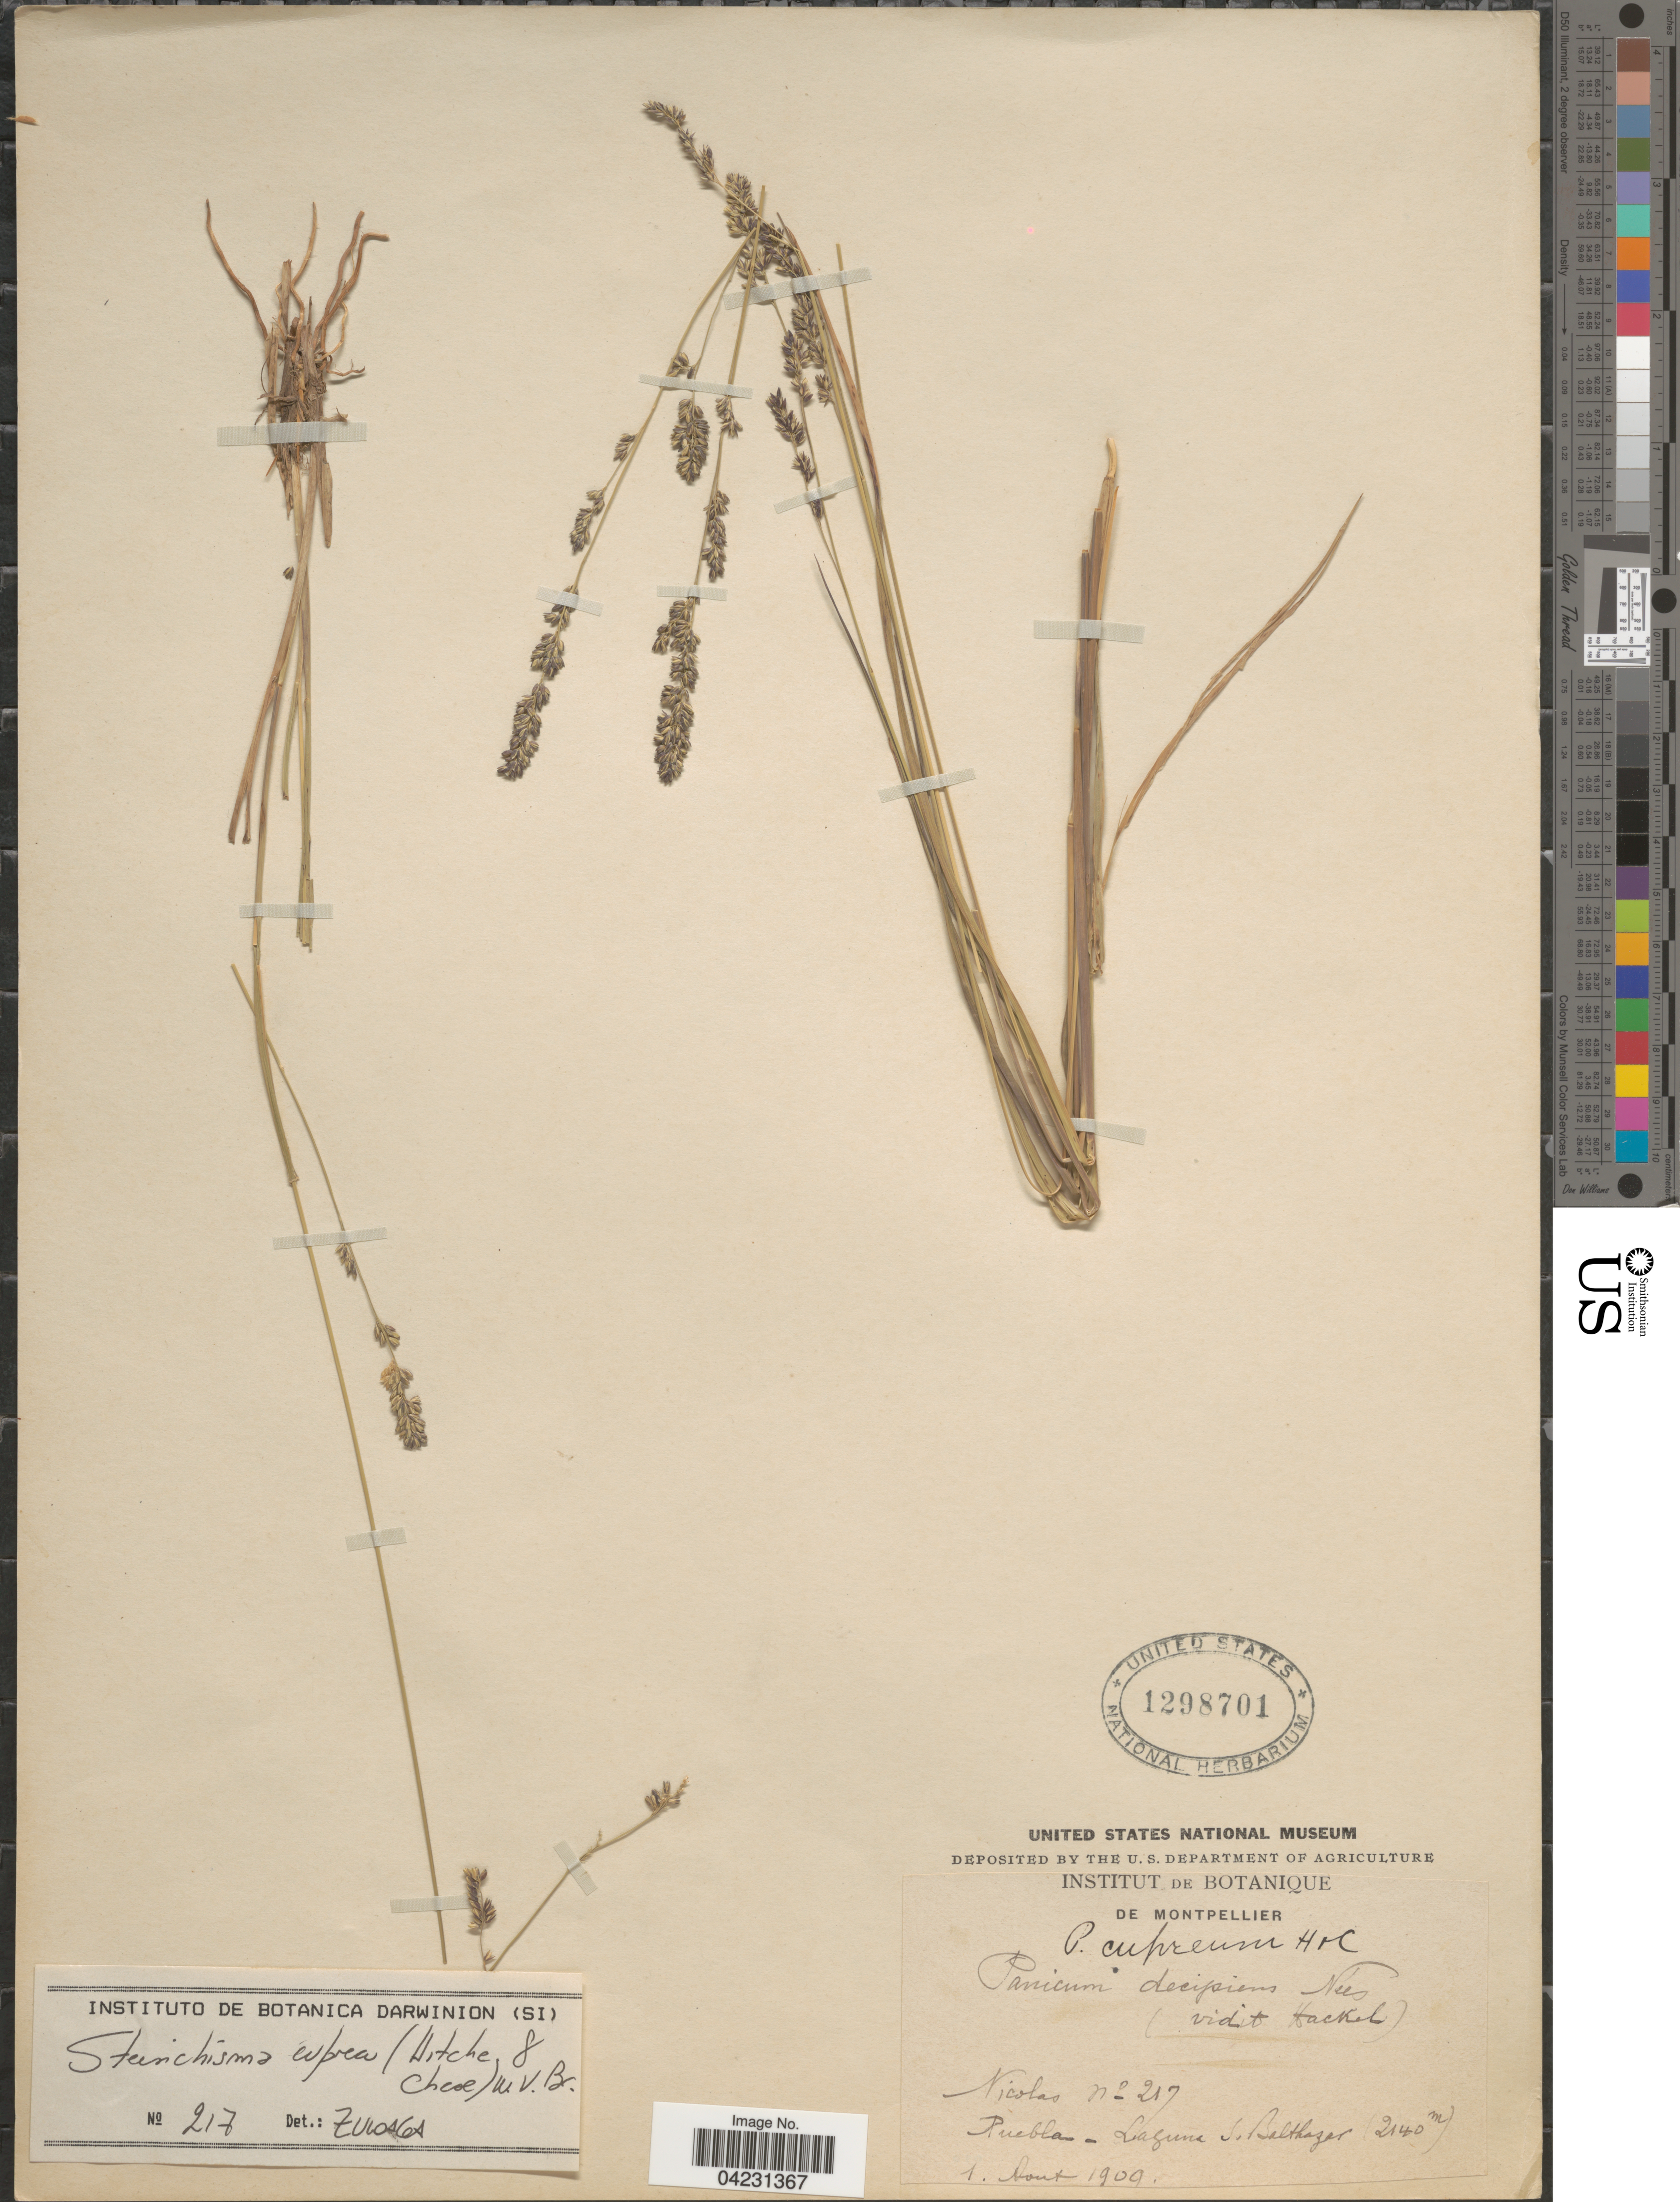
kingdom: Plantae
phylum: Tracheophyta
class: Liliopsida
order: Poales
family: Poaceae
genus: Steinchisma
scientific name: Steinchisma cupreum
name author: (Hitchc. & Chase) W.V. Br.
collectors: -. Nicolas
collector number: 217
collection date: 1909-08-01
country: Mexico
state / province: Puebla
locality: Laguna S. Balthazar.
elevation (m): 2140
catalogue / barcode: US 1298701